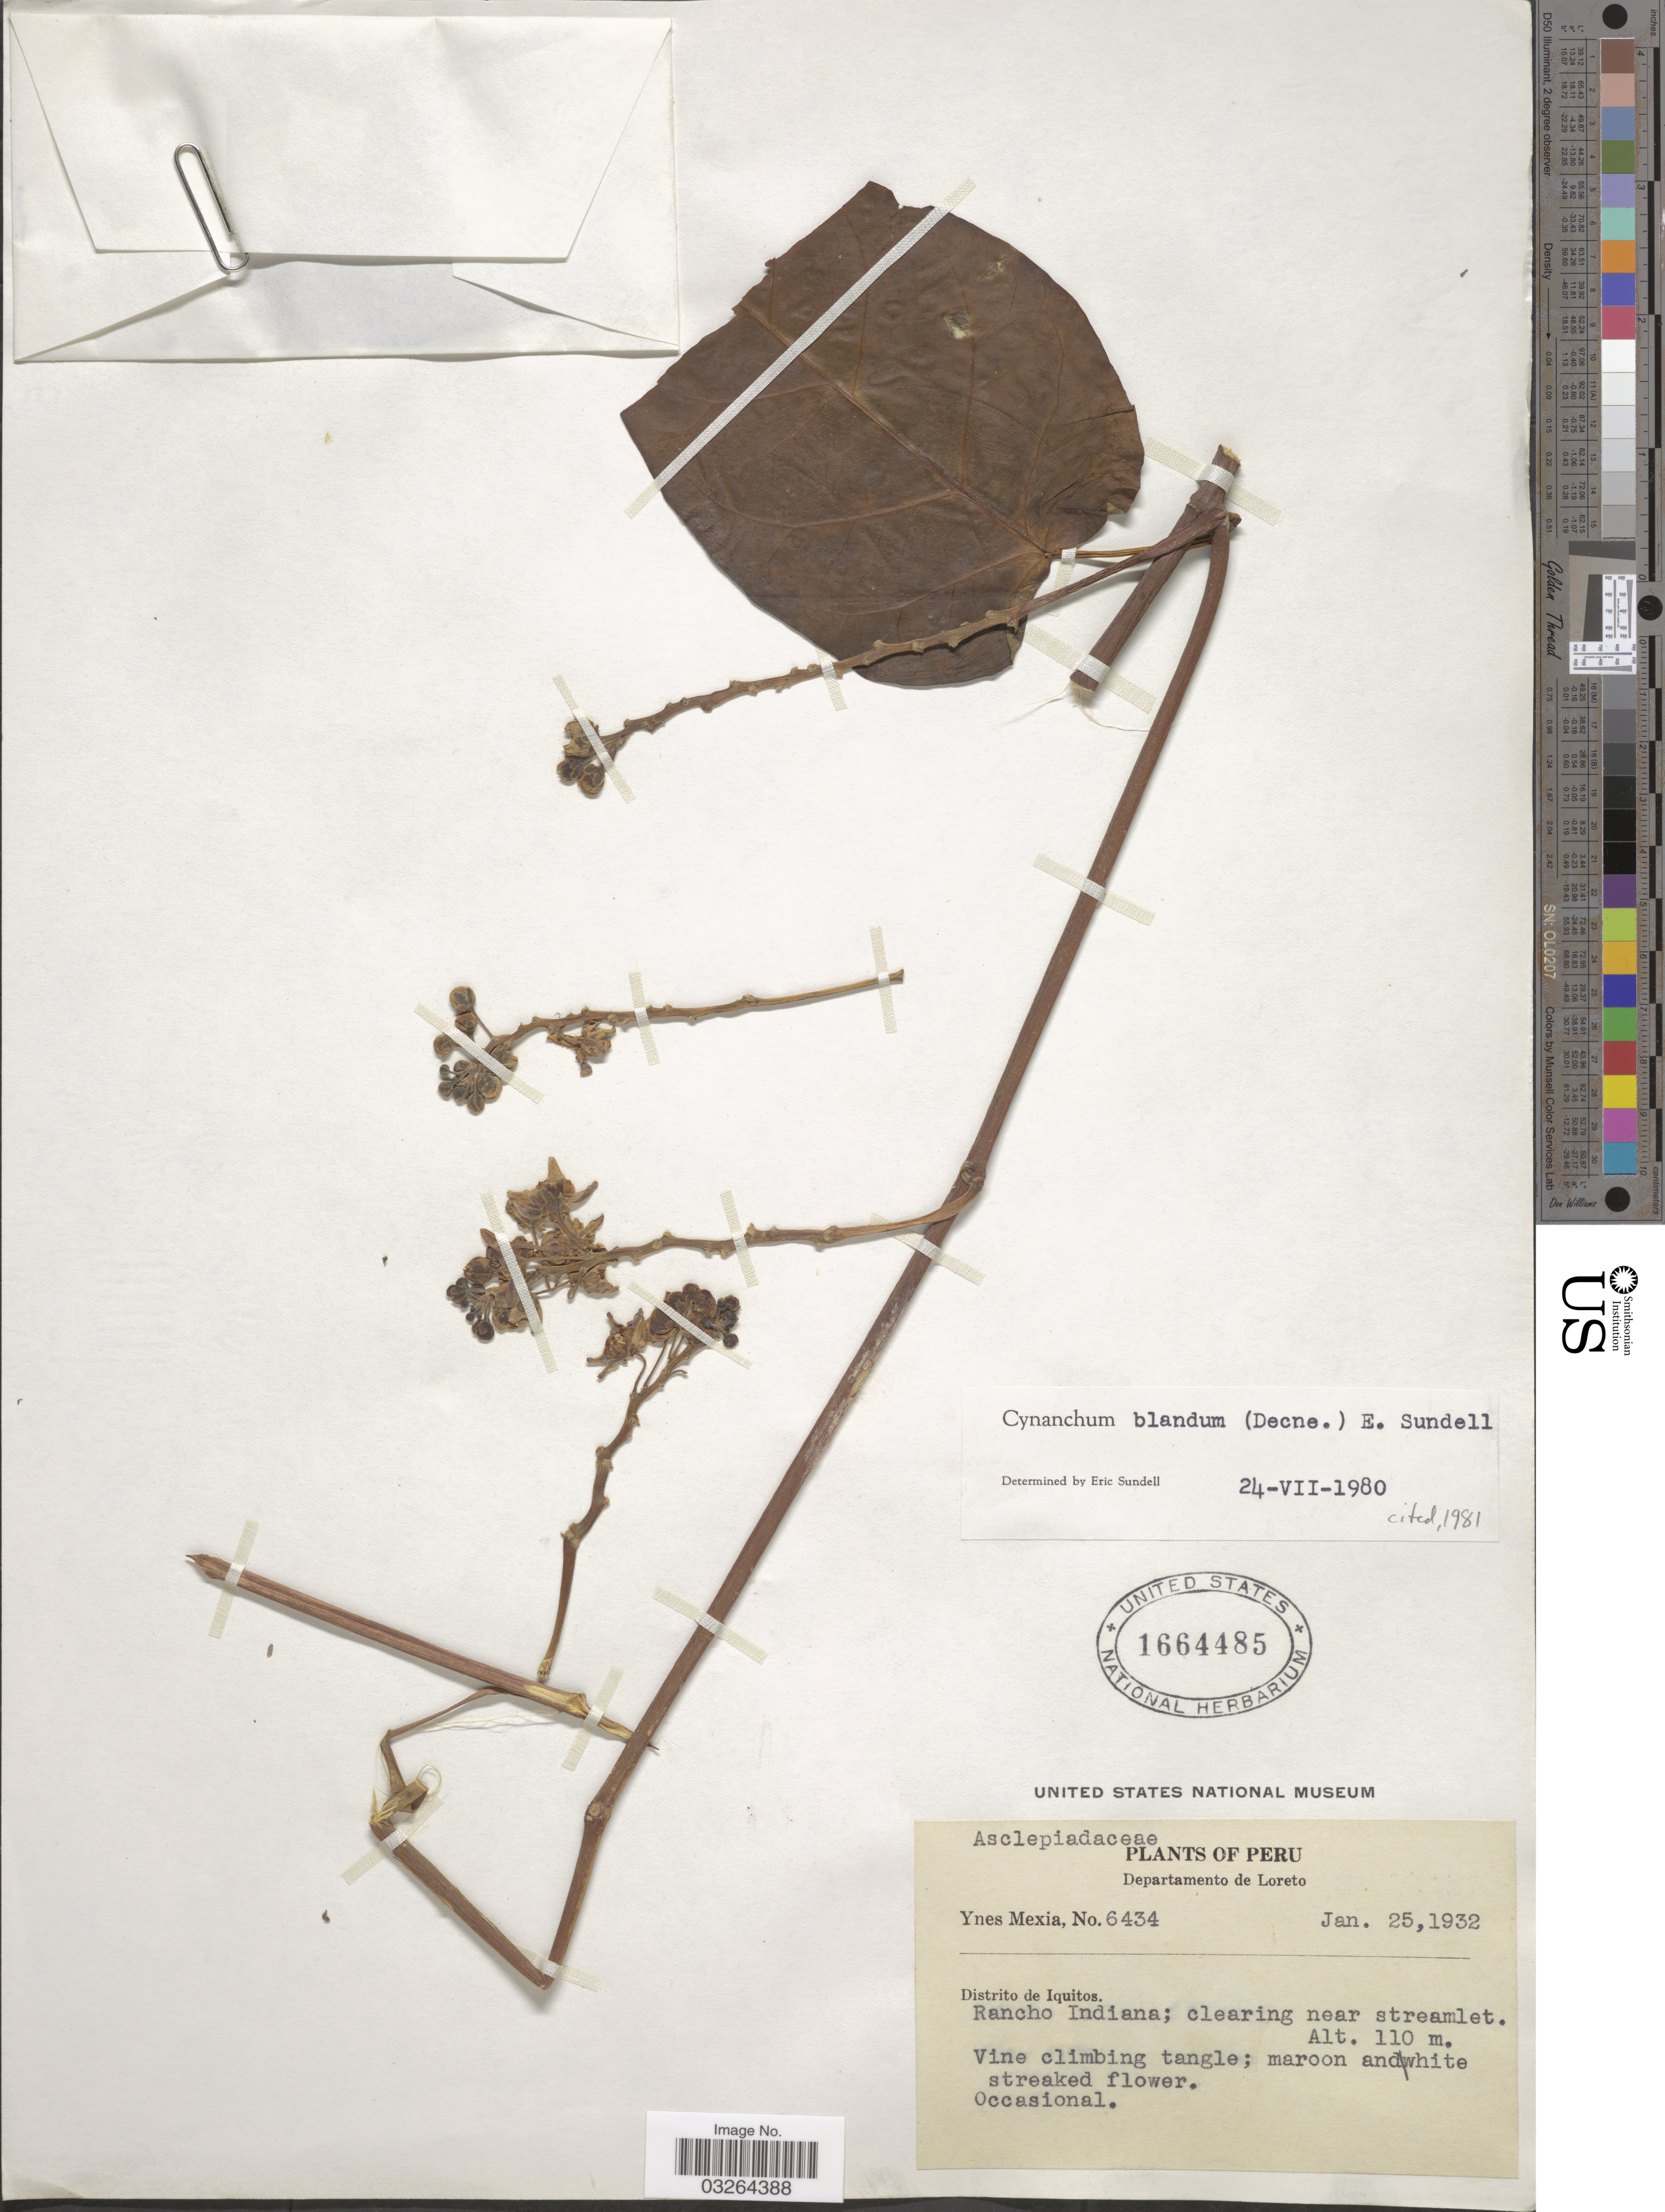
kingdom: Plantae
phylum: Tracheophyta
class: Magnoliopsida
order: Gentianales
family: Apocynaceae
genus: Cynanchum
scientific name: Cynanchum blandum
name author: (Decne.) Sundell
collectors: Y. Mexia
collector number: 6434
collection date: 1932-01-25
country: Peru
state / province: Loreto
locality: Departamento de Loreto. Distrito de Iquitos. Rancho Indiana; clearing near streamlet.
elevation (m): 110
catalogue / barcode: US 1664485